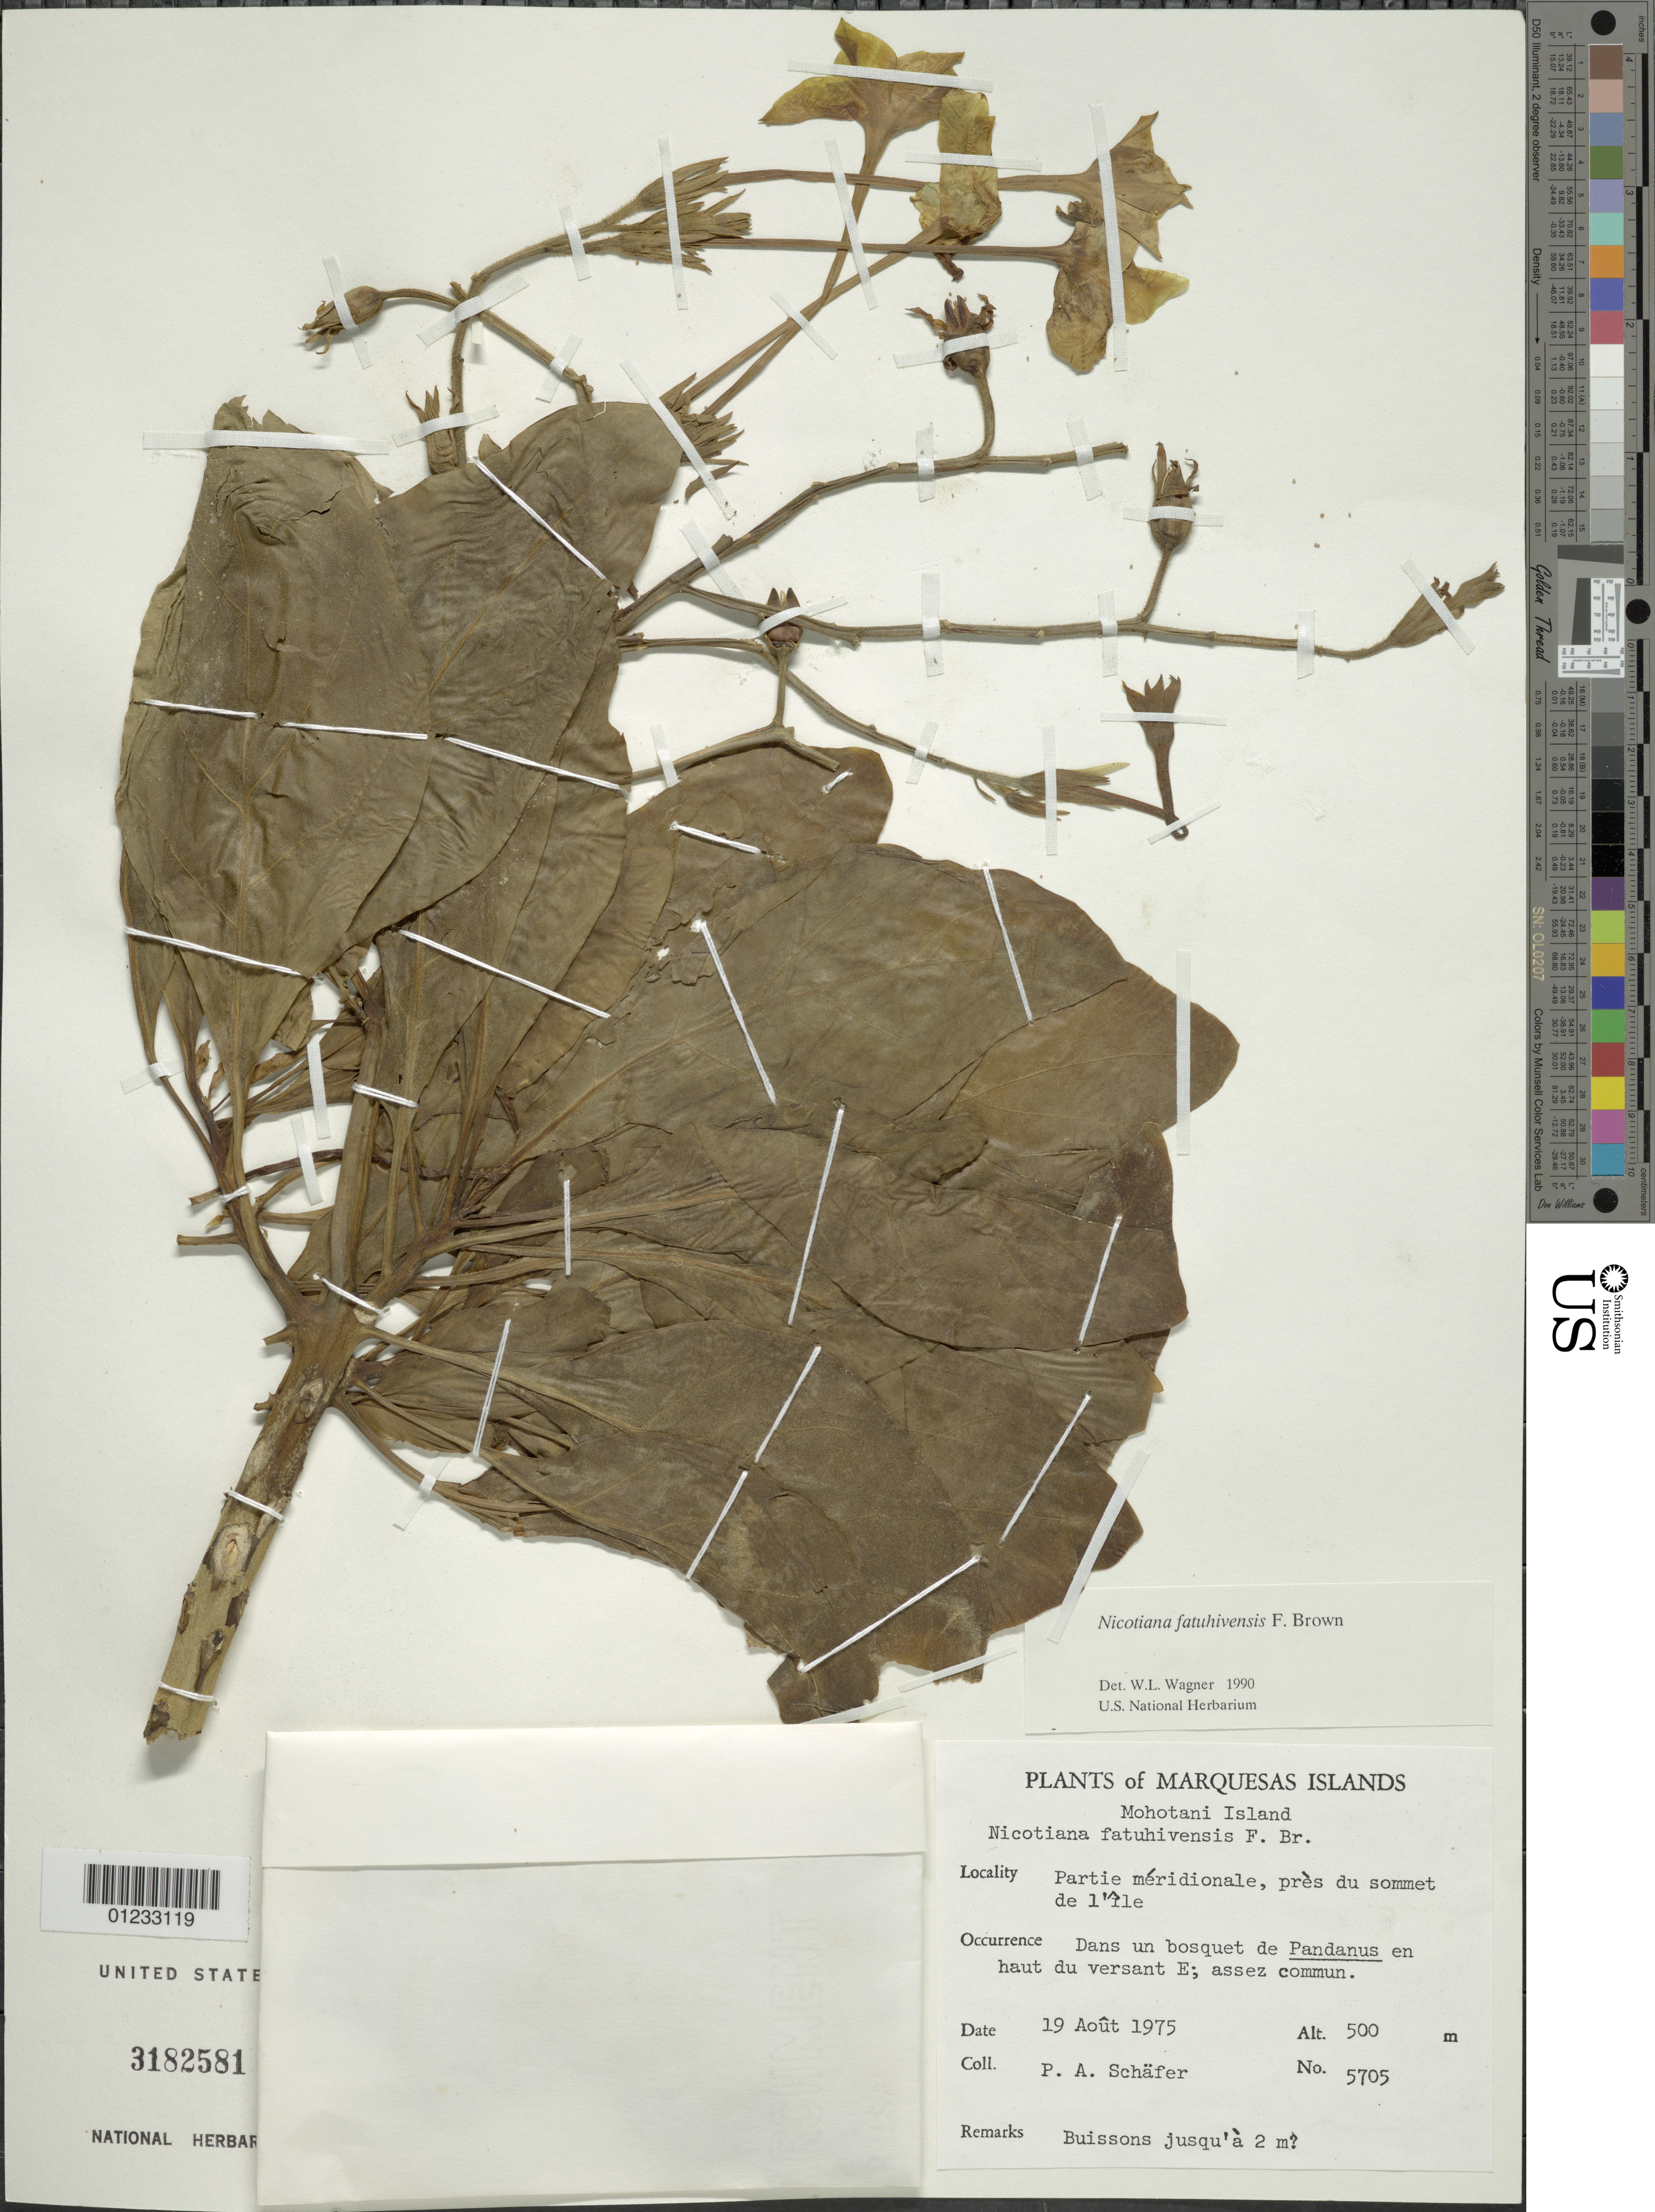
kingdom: Plantae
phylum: Tracheophyta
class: Magnoliopsida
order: Solanales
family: Solanaceae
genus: Nicotiana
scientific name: Nicotiana fatuhivensis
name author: F. Br.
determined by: Wagner, W. L., (BOT), Smithsonian Institution - National Museum of Natural History (UNITED STATES)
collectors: P. A. Schäfer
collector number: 5705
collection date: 1975-08-19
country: French Polynesia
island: Mohotani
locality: partie méridionale, près du sommet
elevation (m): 500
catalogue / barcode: US 3182581